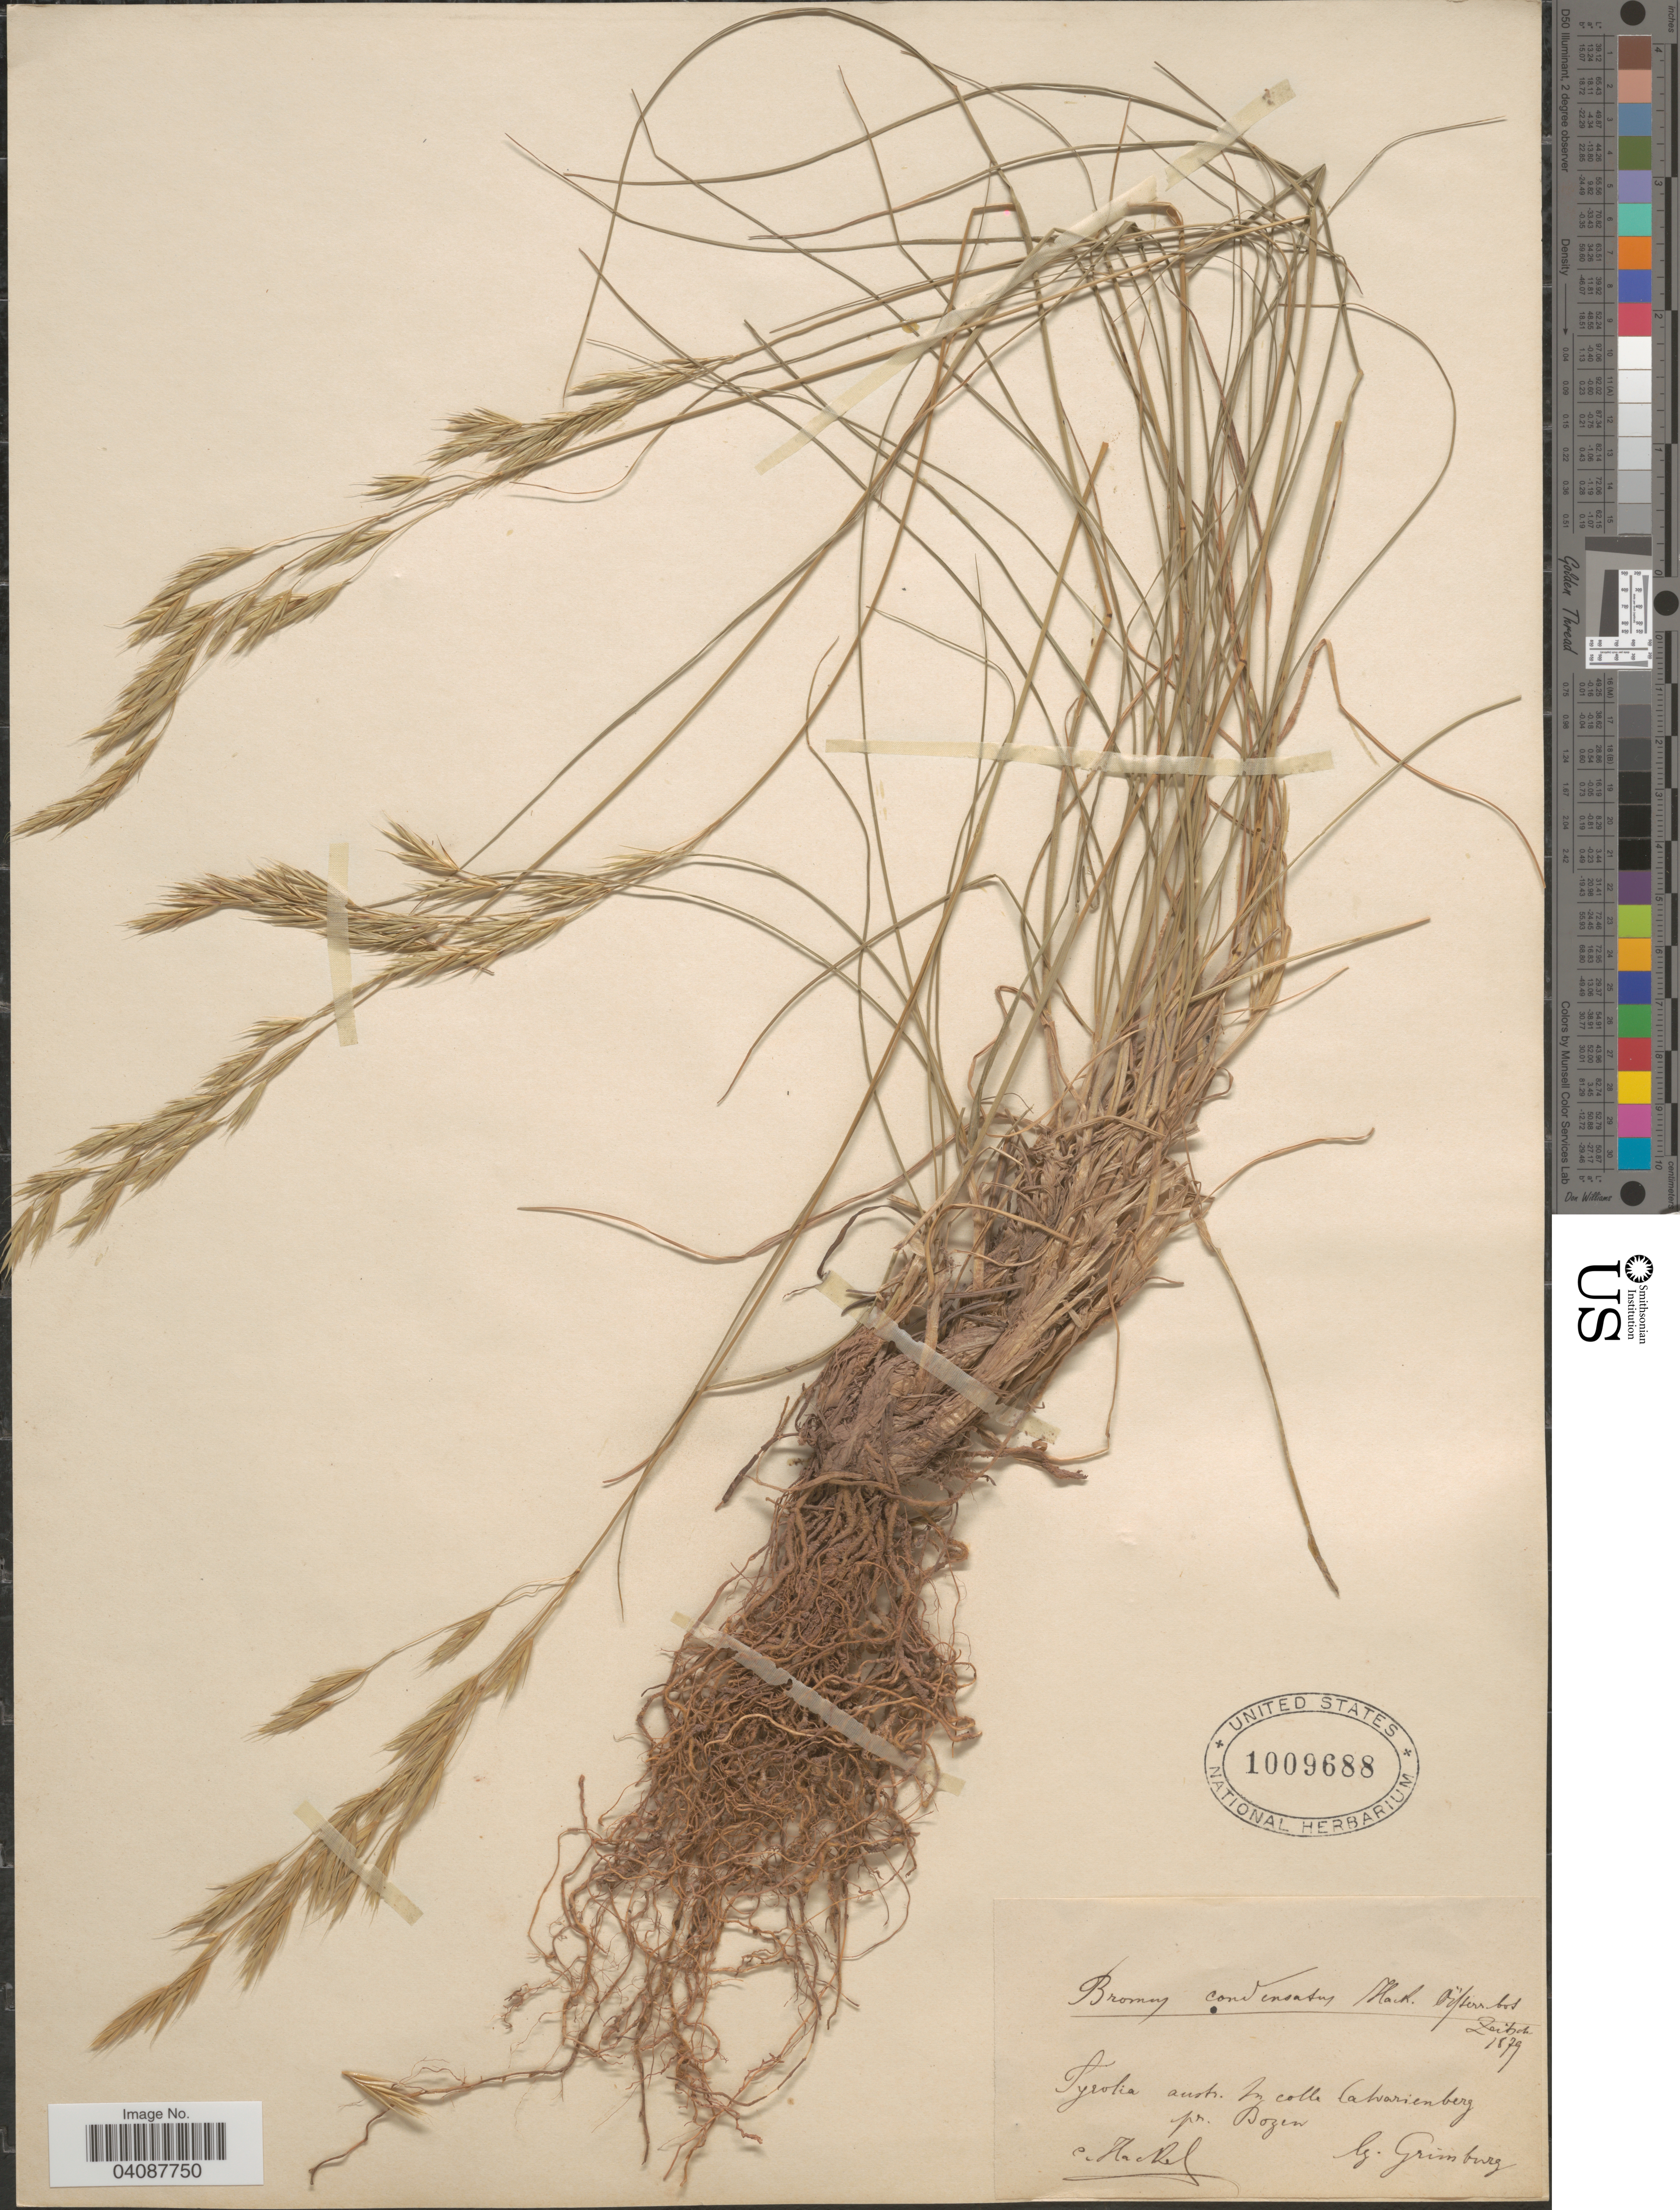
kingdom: Plantae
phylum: Tracheophyta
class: Liliopsida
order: Poales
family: Poaceae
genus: Bromus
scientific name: Bromus condensatus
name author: Hack.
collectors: K. Grimburg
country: Italy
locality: Tyrolia austr. In colle Calvarienberg pr. Bozen.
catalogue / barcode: US 1009688